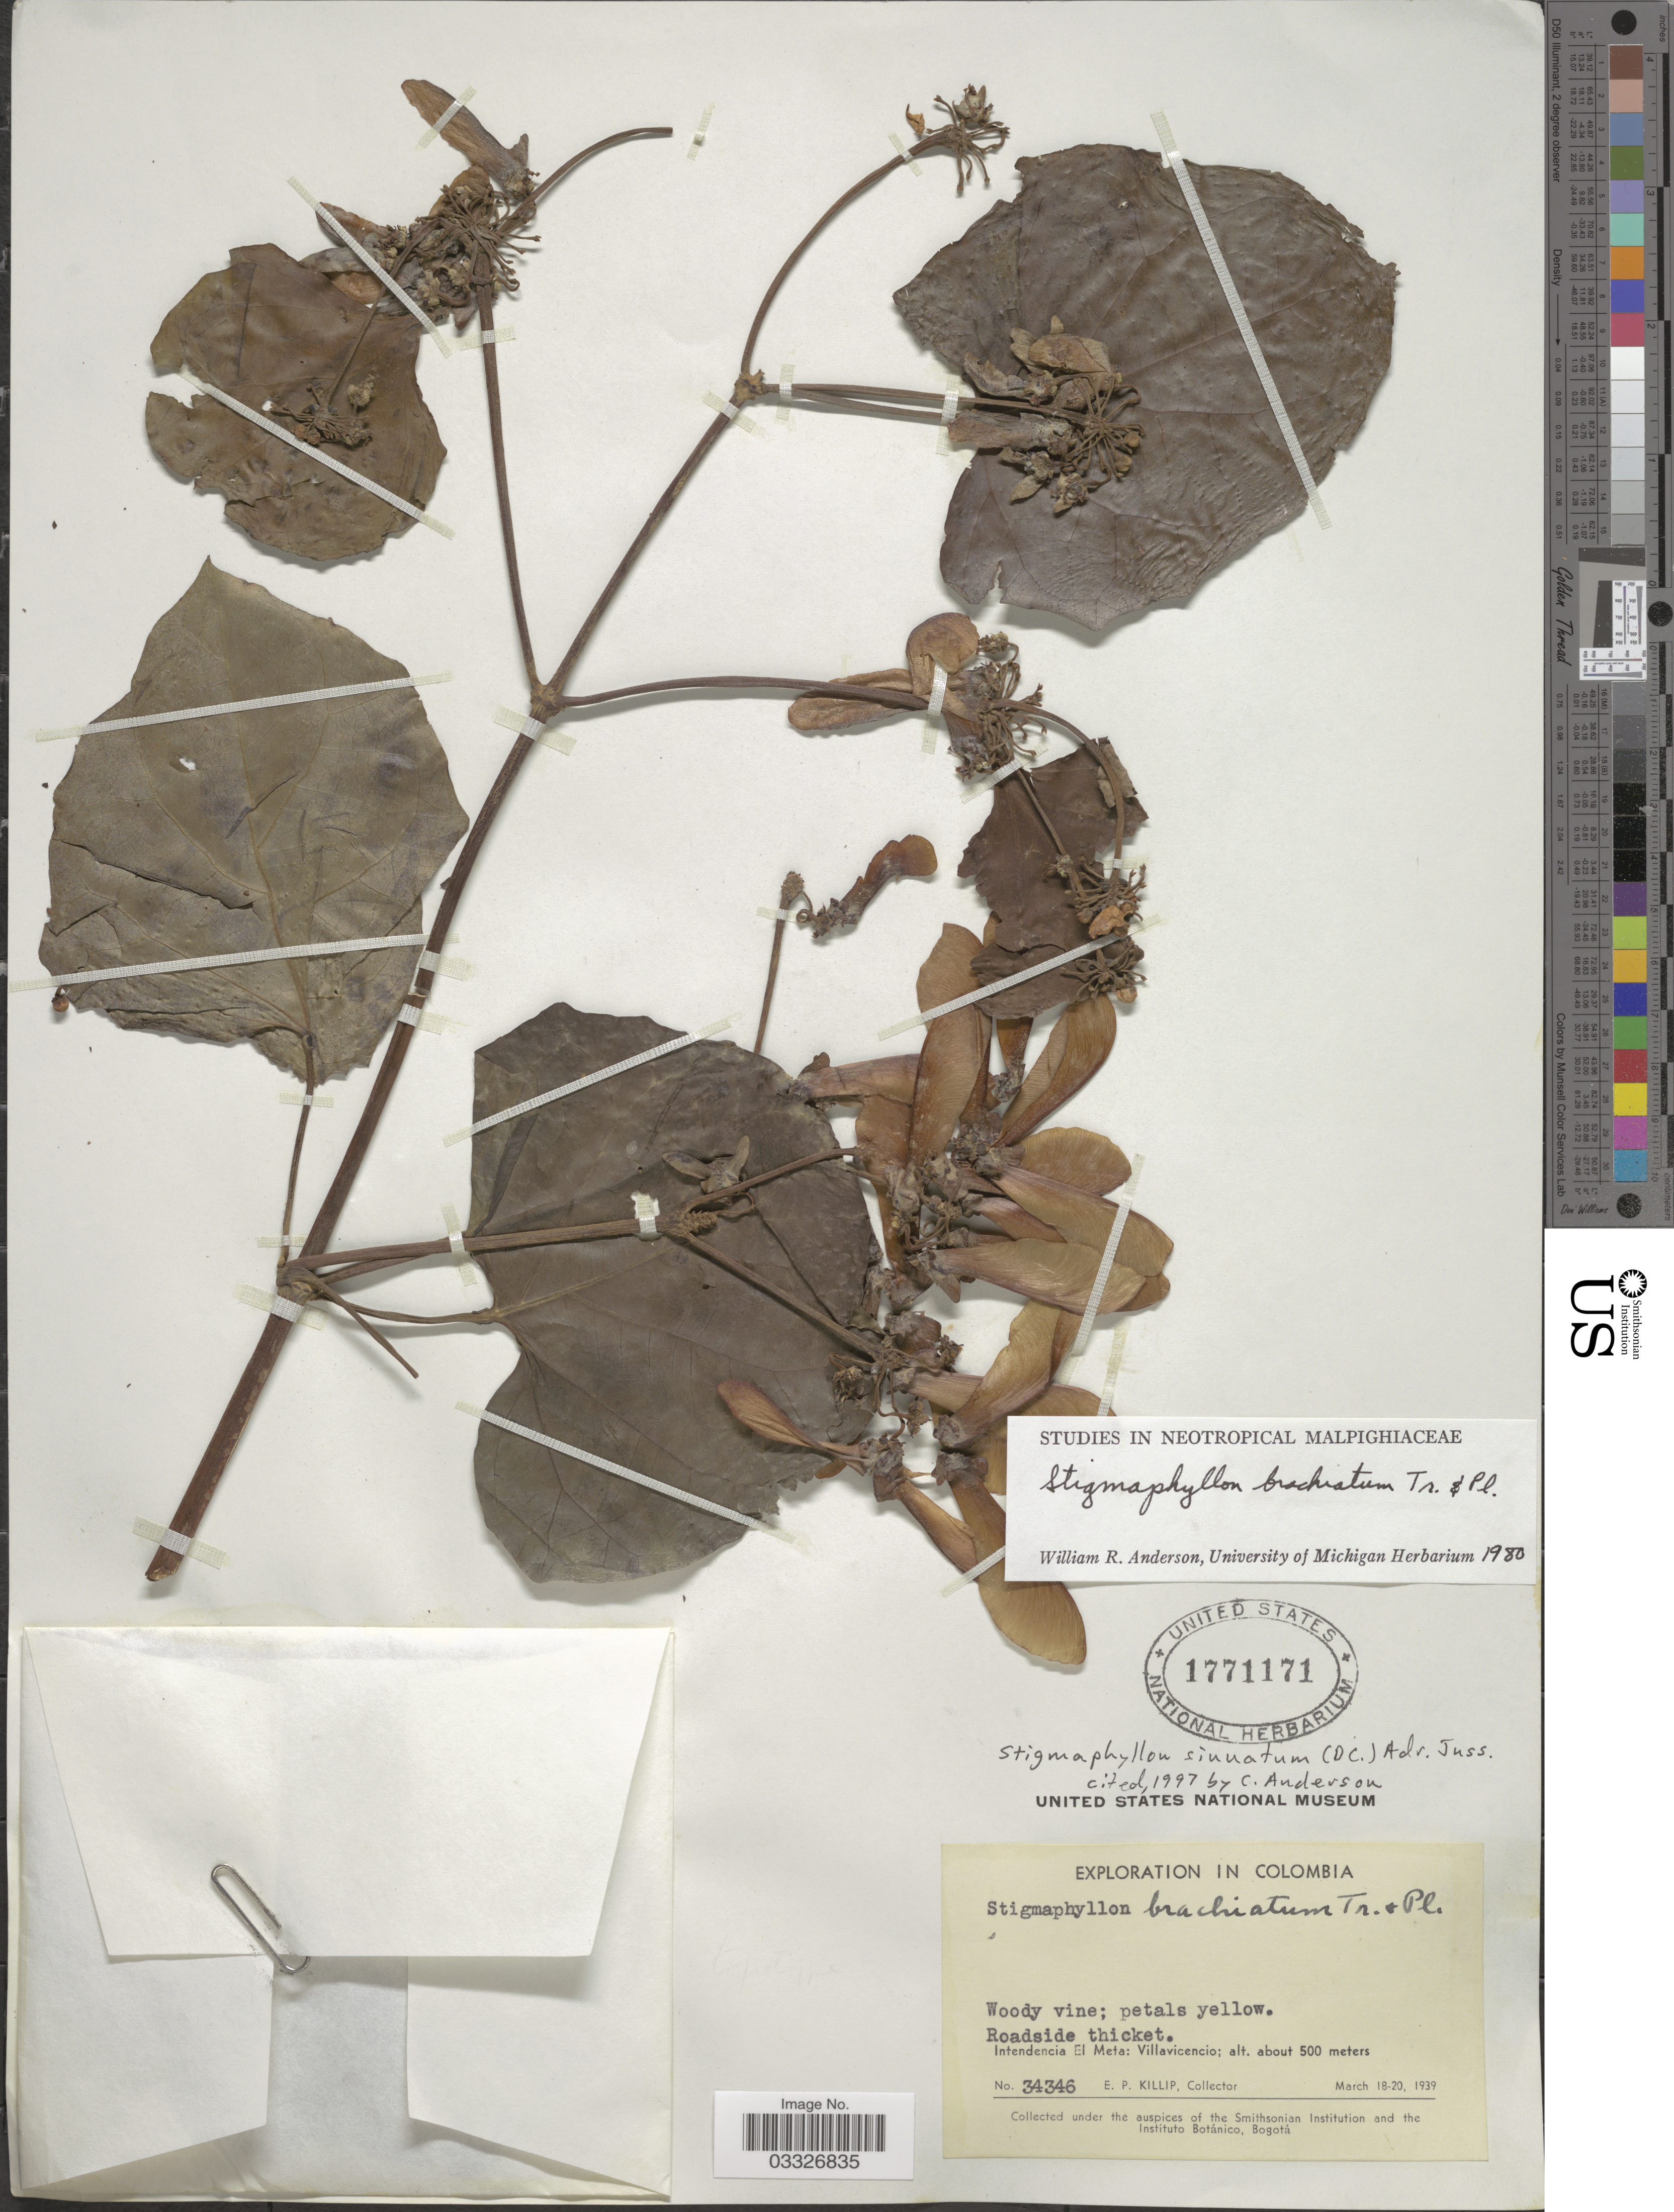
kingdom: Plantae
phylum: Tracheophyta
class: Magnoliopsida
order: Malpighiales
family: Malpighiaceae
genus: Stigmaphyllon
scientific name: Stigmaphyllon sinuatum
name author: (DC.) A. Juss.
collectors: E. P. Killip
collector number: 34346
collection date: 1939-03-18/1939-03-20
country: Colombia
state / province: Meta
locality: Intendencia El Meta: Villavicencio.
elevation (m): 500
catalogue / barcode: US 1771171